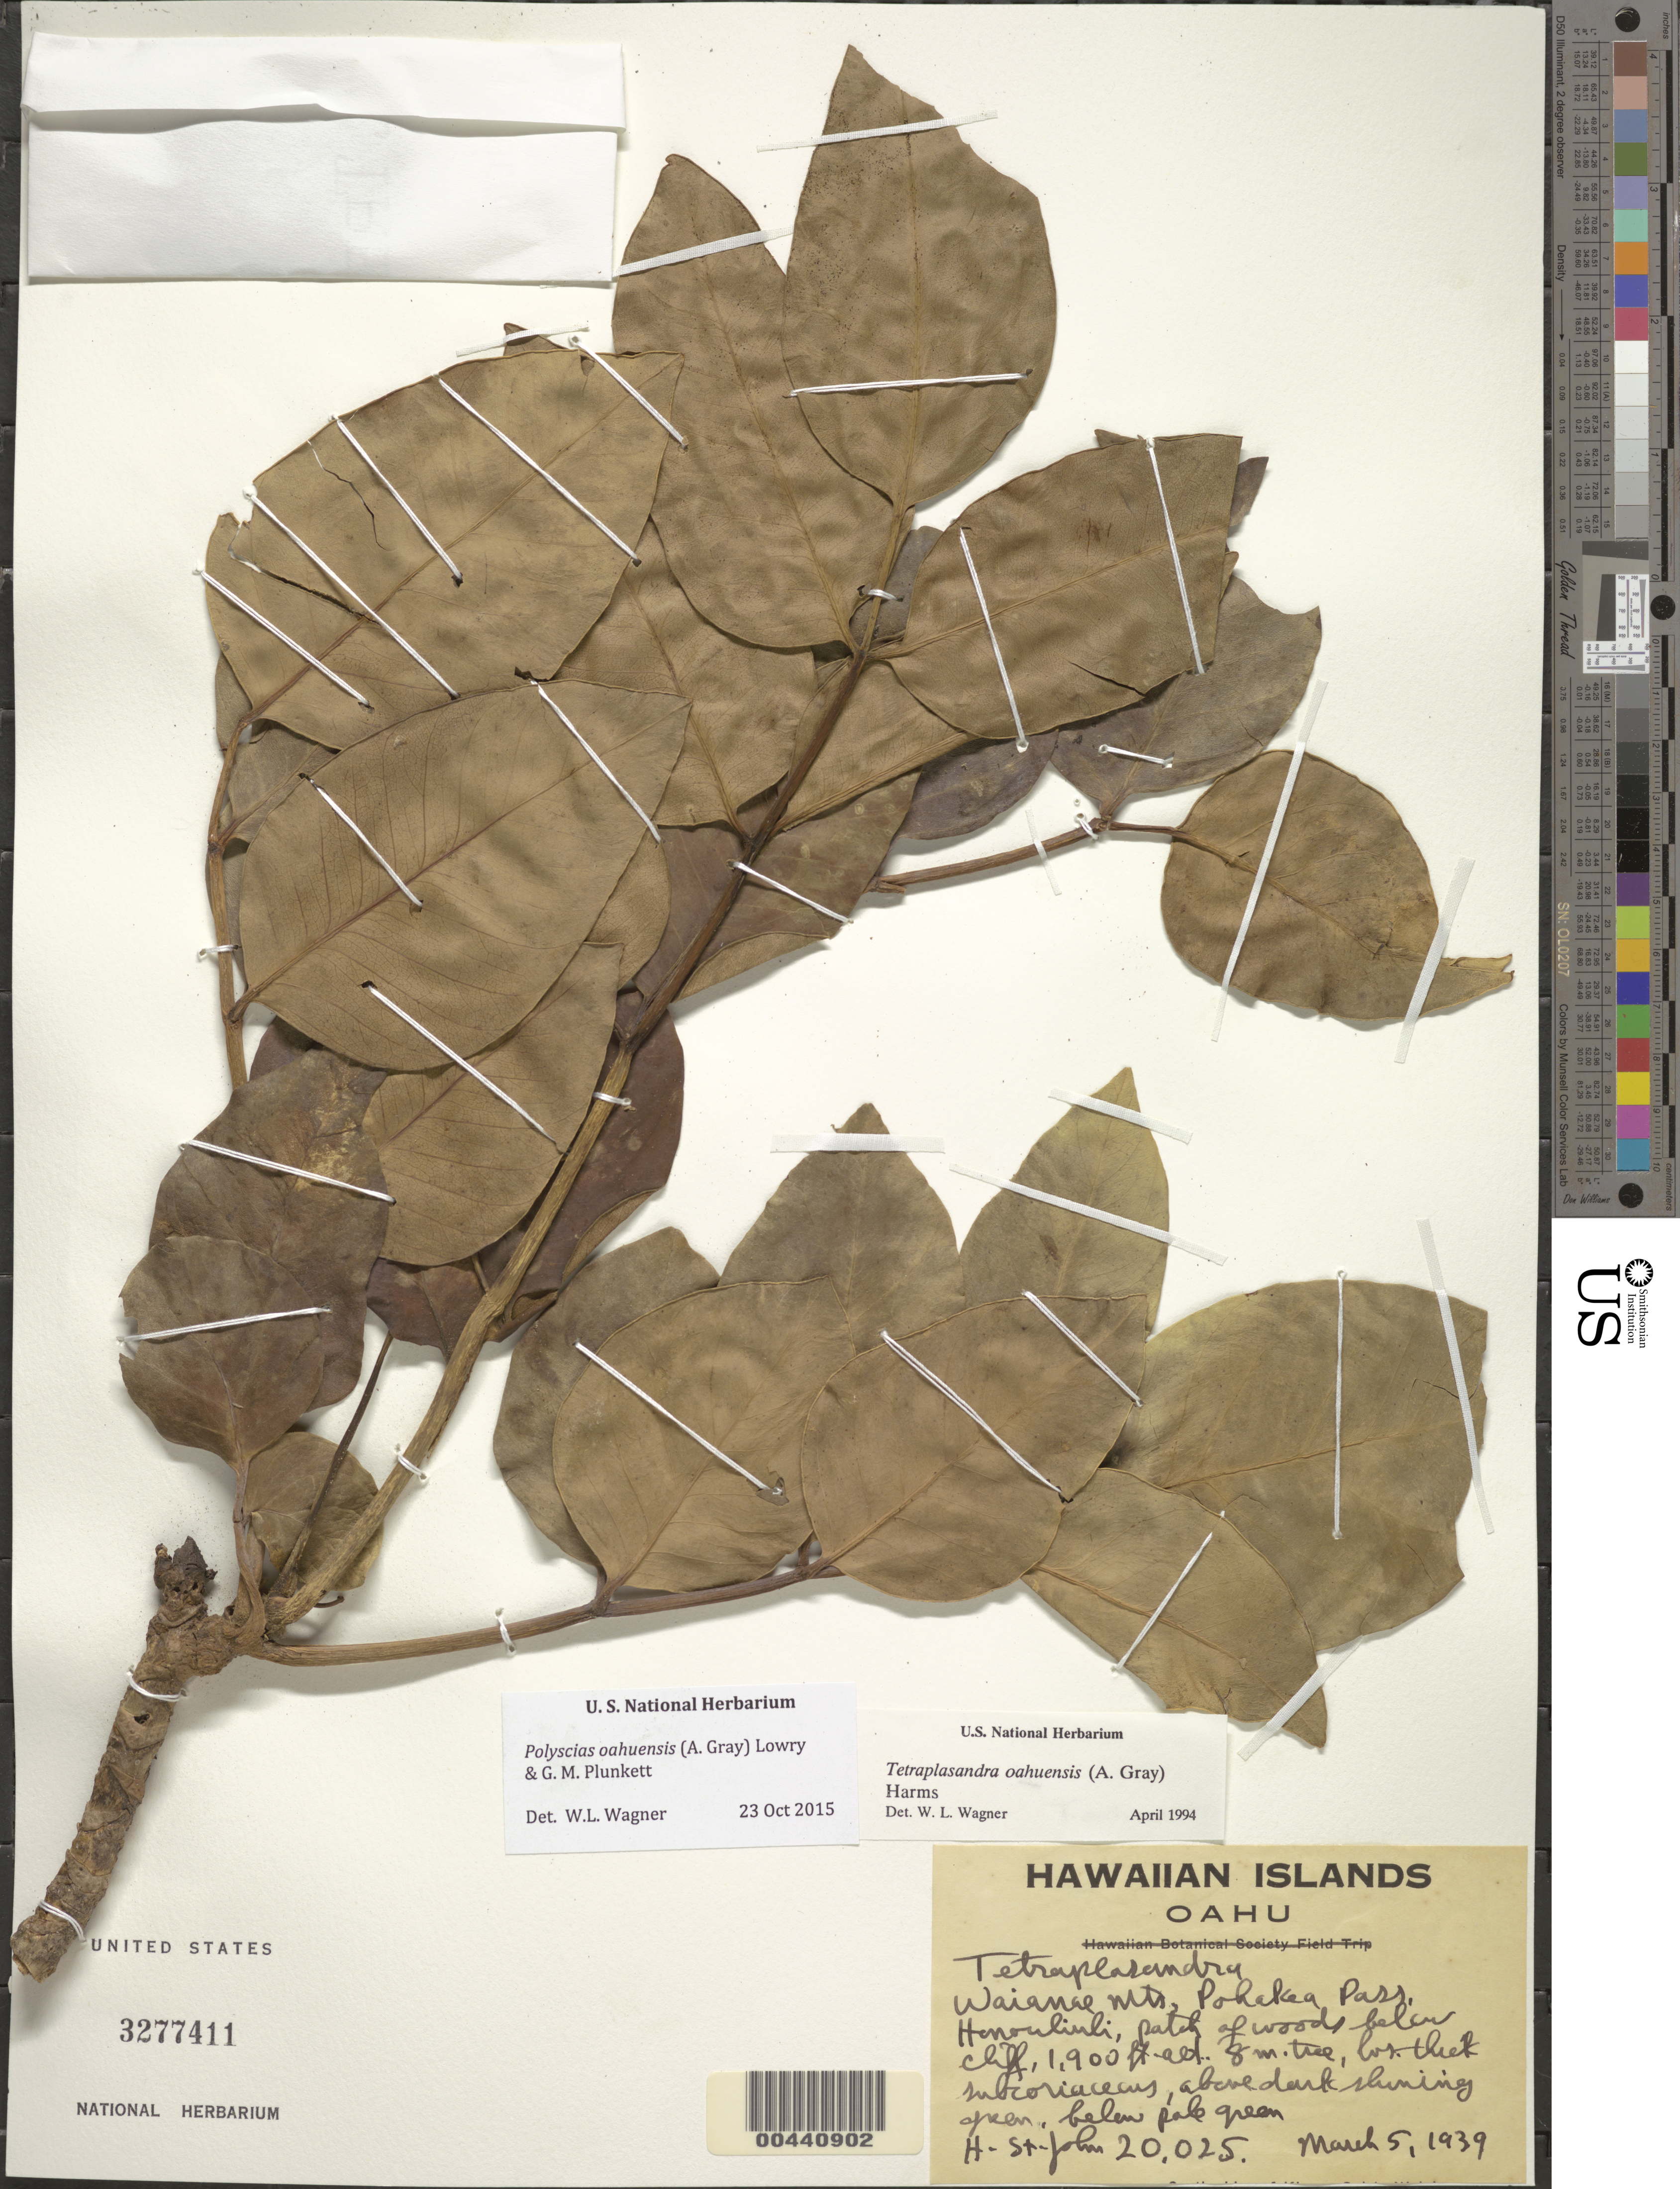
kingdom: Plantae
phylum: Tracheophyta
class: Magnoliopsida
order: Apiales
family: Araliaceae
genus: Polyscias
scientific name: Polyscias oahuensis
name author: (A. Gray) Lowry & G. M. Plunkett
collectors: H. St. John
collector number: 20025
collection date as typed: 5 Mar 1939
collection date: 1939-03-05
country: United States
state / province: Hawaii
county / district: Honolulu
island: Oahu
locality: Waianae Mts., Pohakea Pass, Honouliuli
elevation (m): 579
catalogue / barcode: US 3277411